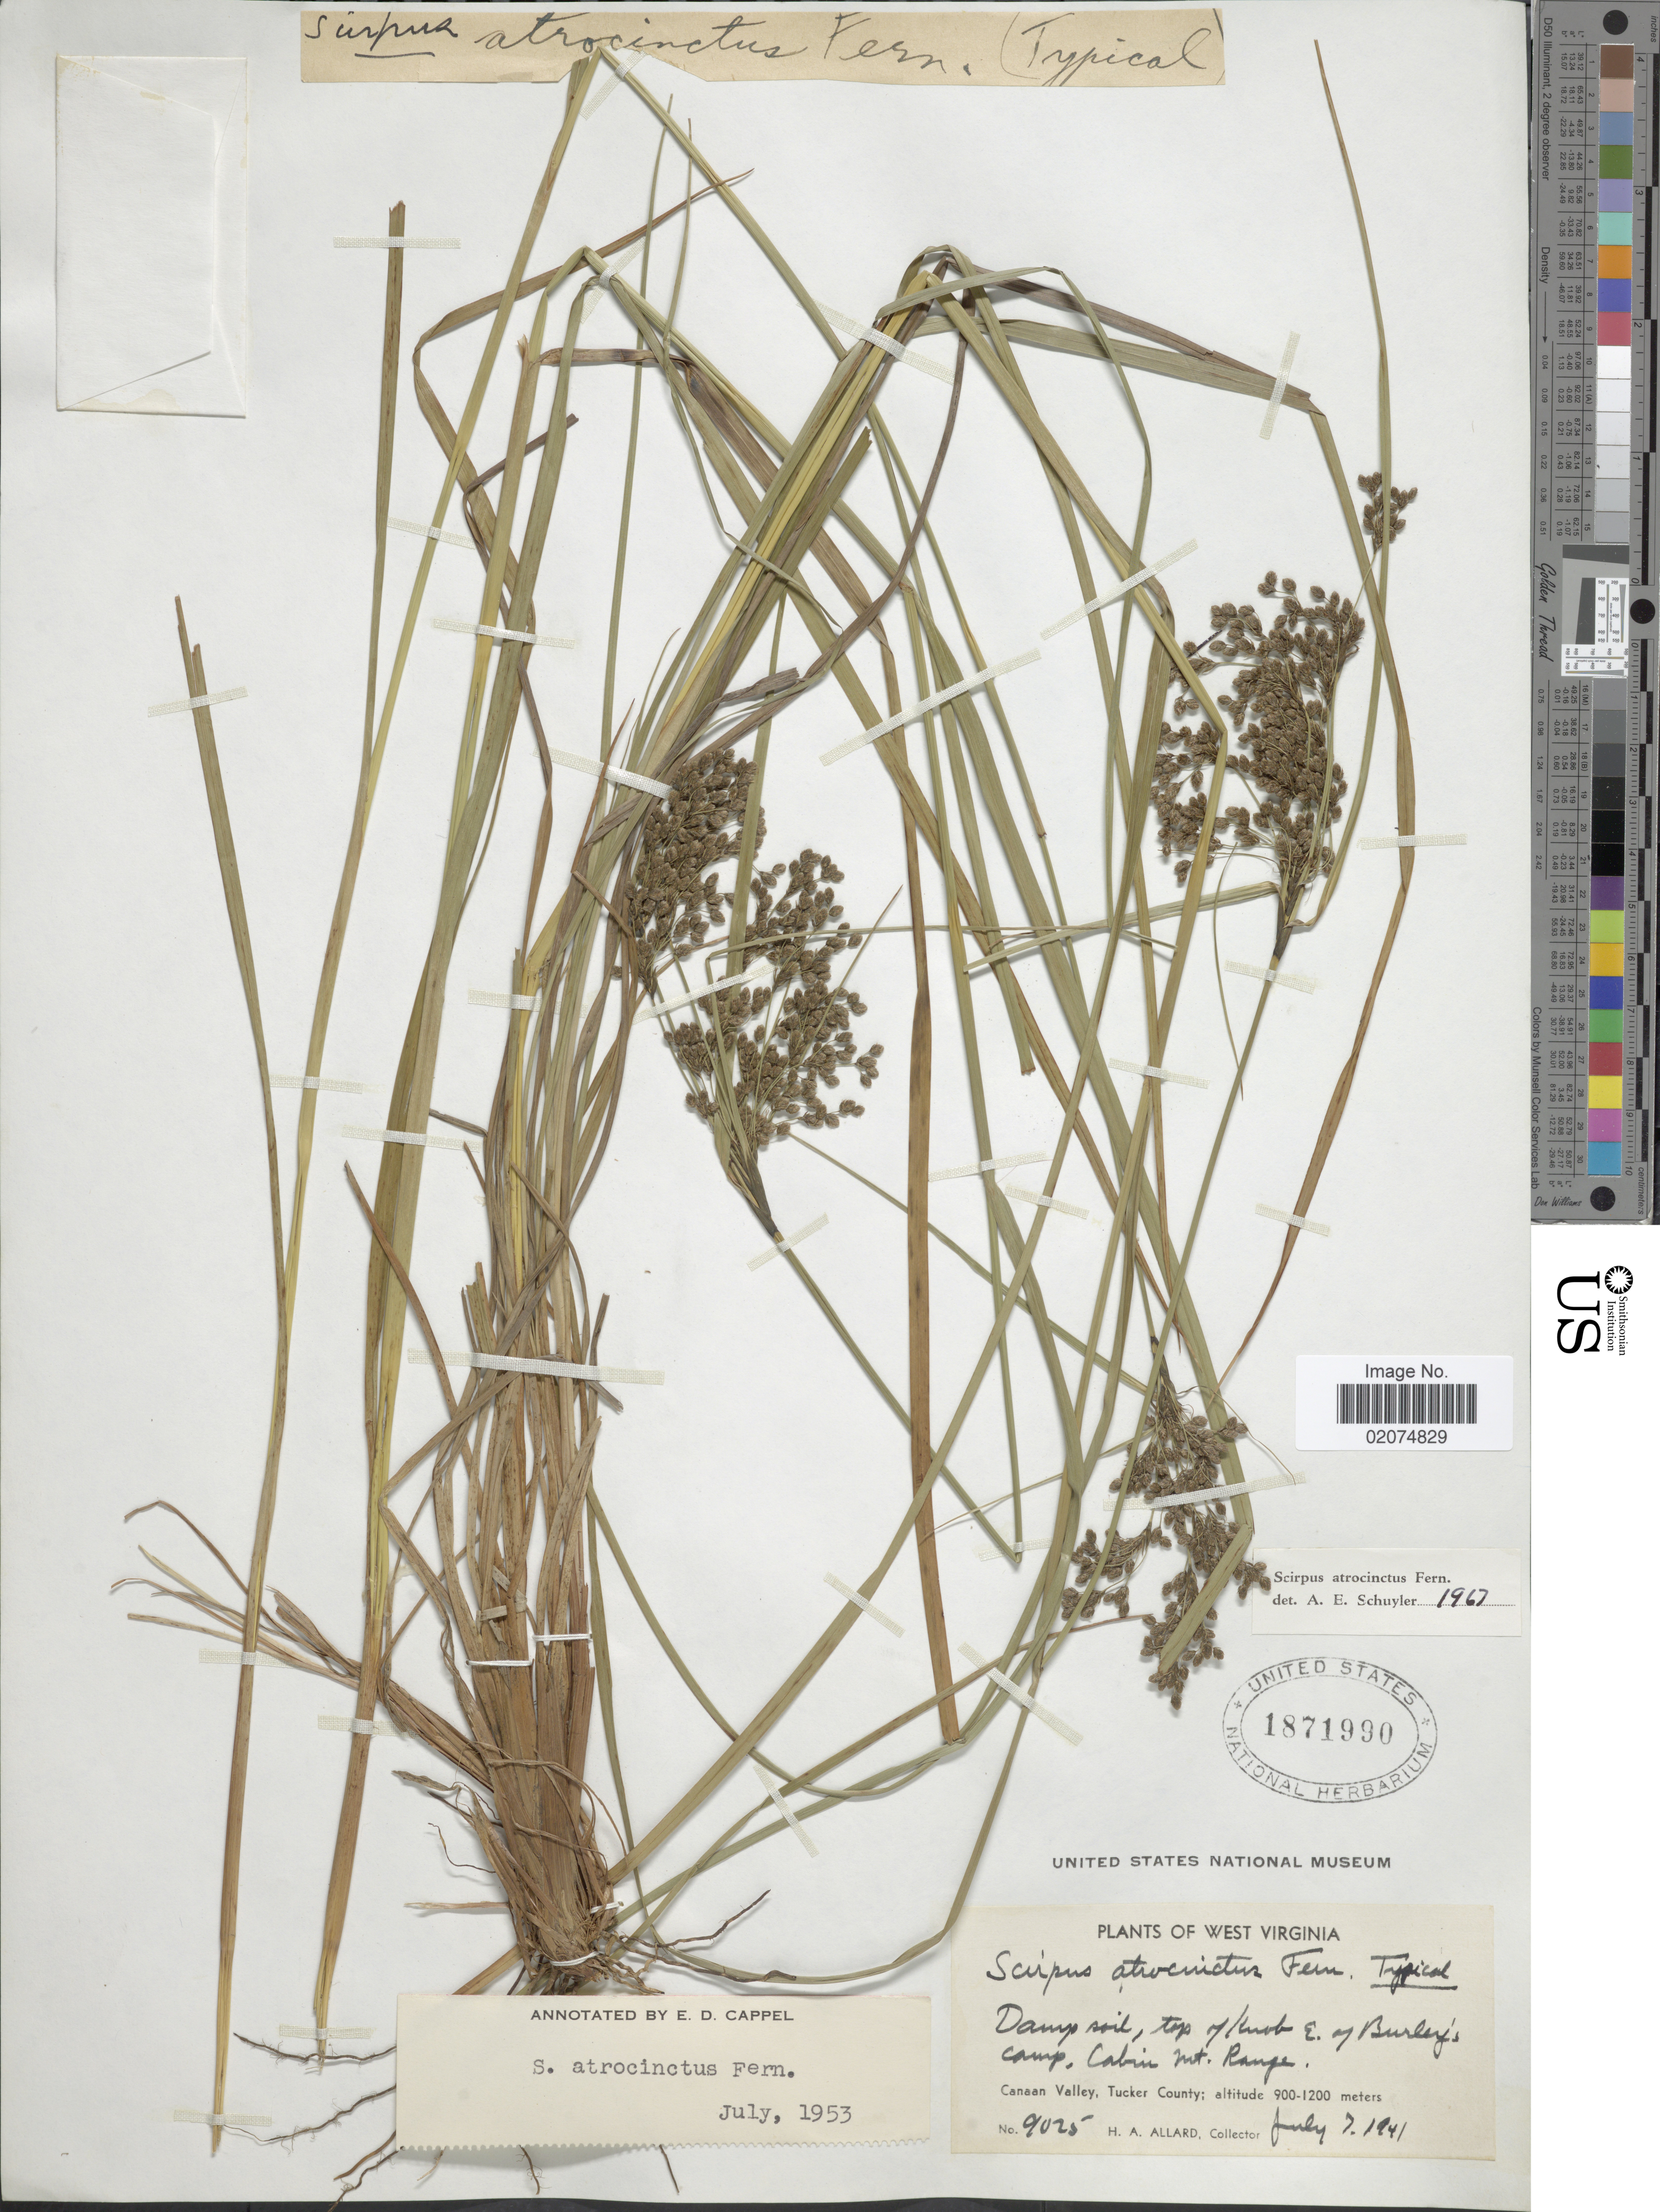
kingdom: Plantae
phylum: Tracheophyta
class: Liliopsida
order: Poales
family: Cyperaceae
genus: Scirpus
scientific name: Scirpus atrocinctus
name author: Fernald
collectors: H. A. Allard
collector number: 9025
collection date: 1941-07-07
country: United States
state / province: West Virginia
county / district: Tucker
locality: E of Burley's Camp, Cabin Mt Range, Canaan Valley, Tucker County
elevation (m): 900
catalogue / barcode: US 1871990